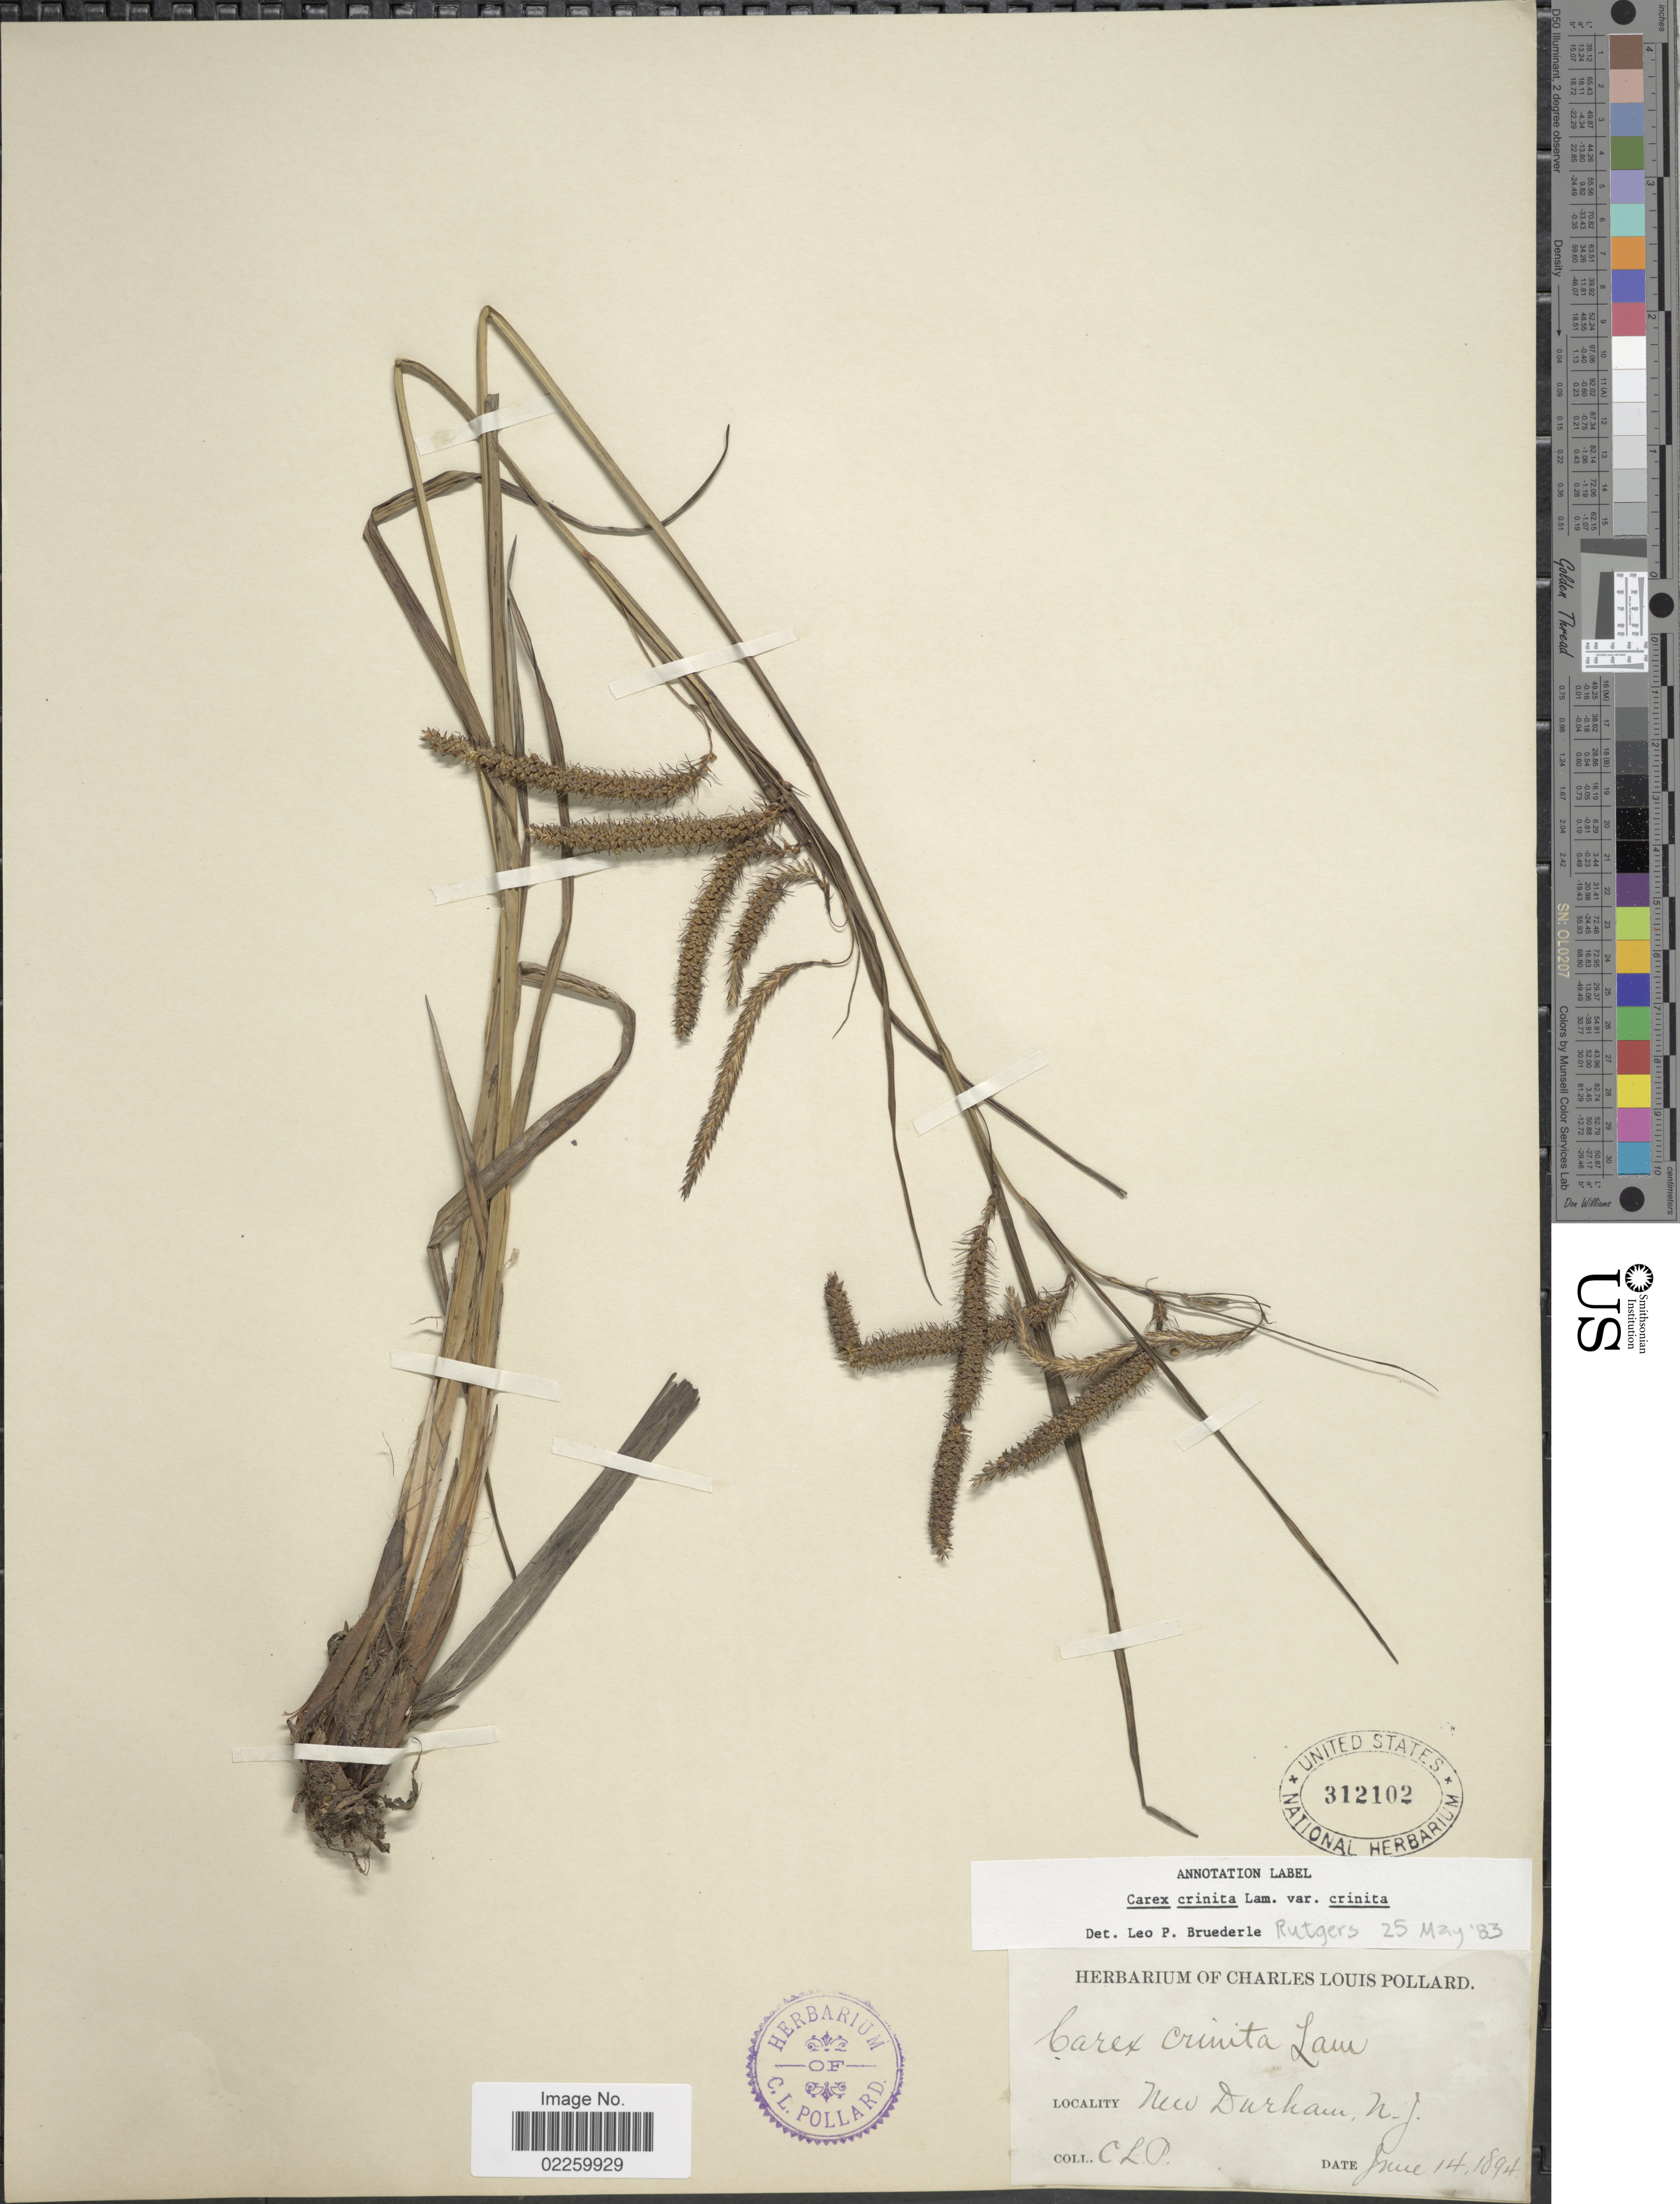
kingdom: Plantae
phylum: Tracheophyta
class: Liliopsida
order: Poales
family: Cyperaceae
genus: Carex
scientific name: Carex crinita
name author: Lam.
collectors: C. L. Pollard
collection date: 1894-06-14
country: United States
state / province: New Jersey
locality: New Durham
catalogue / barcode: US 312102